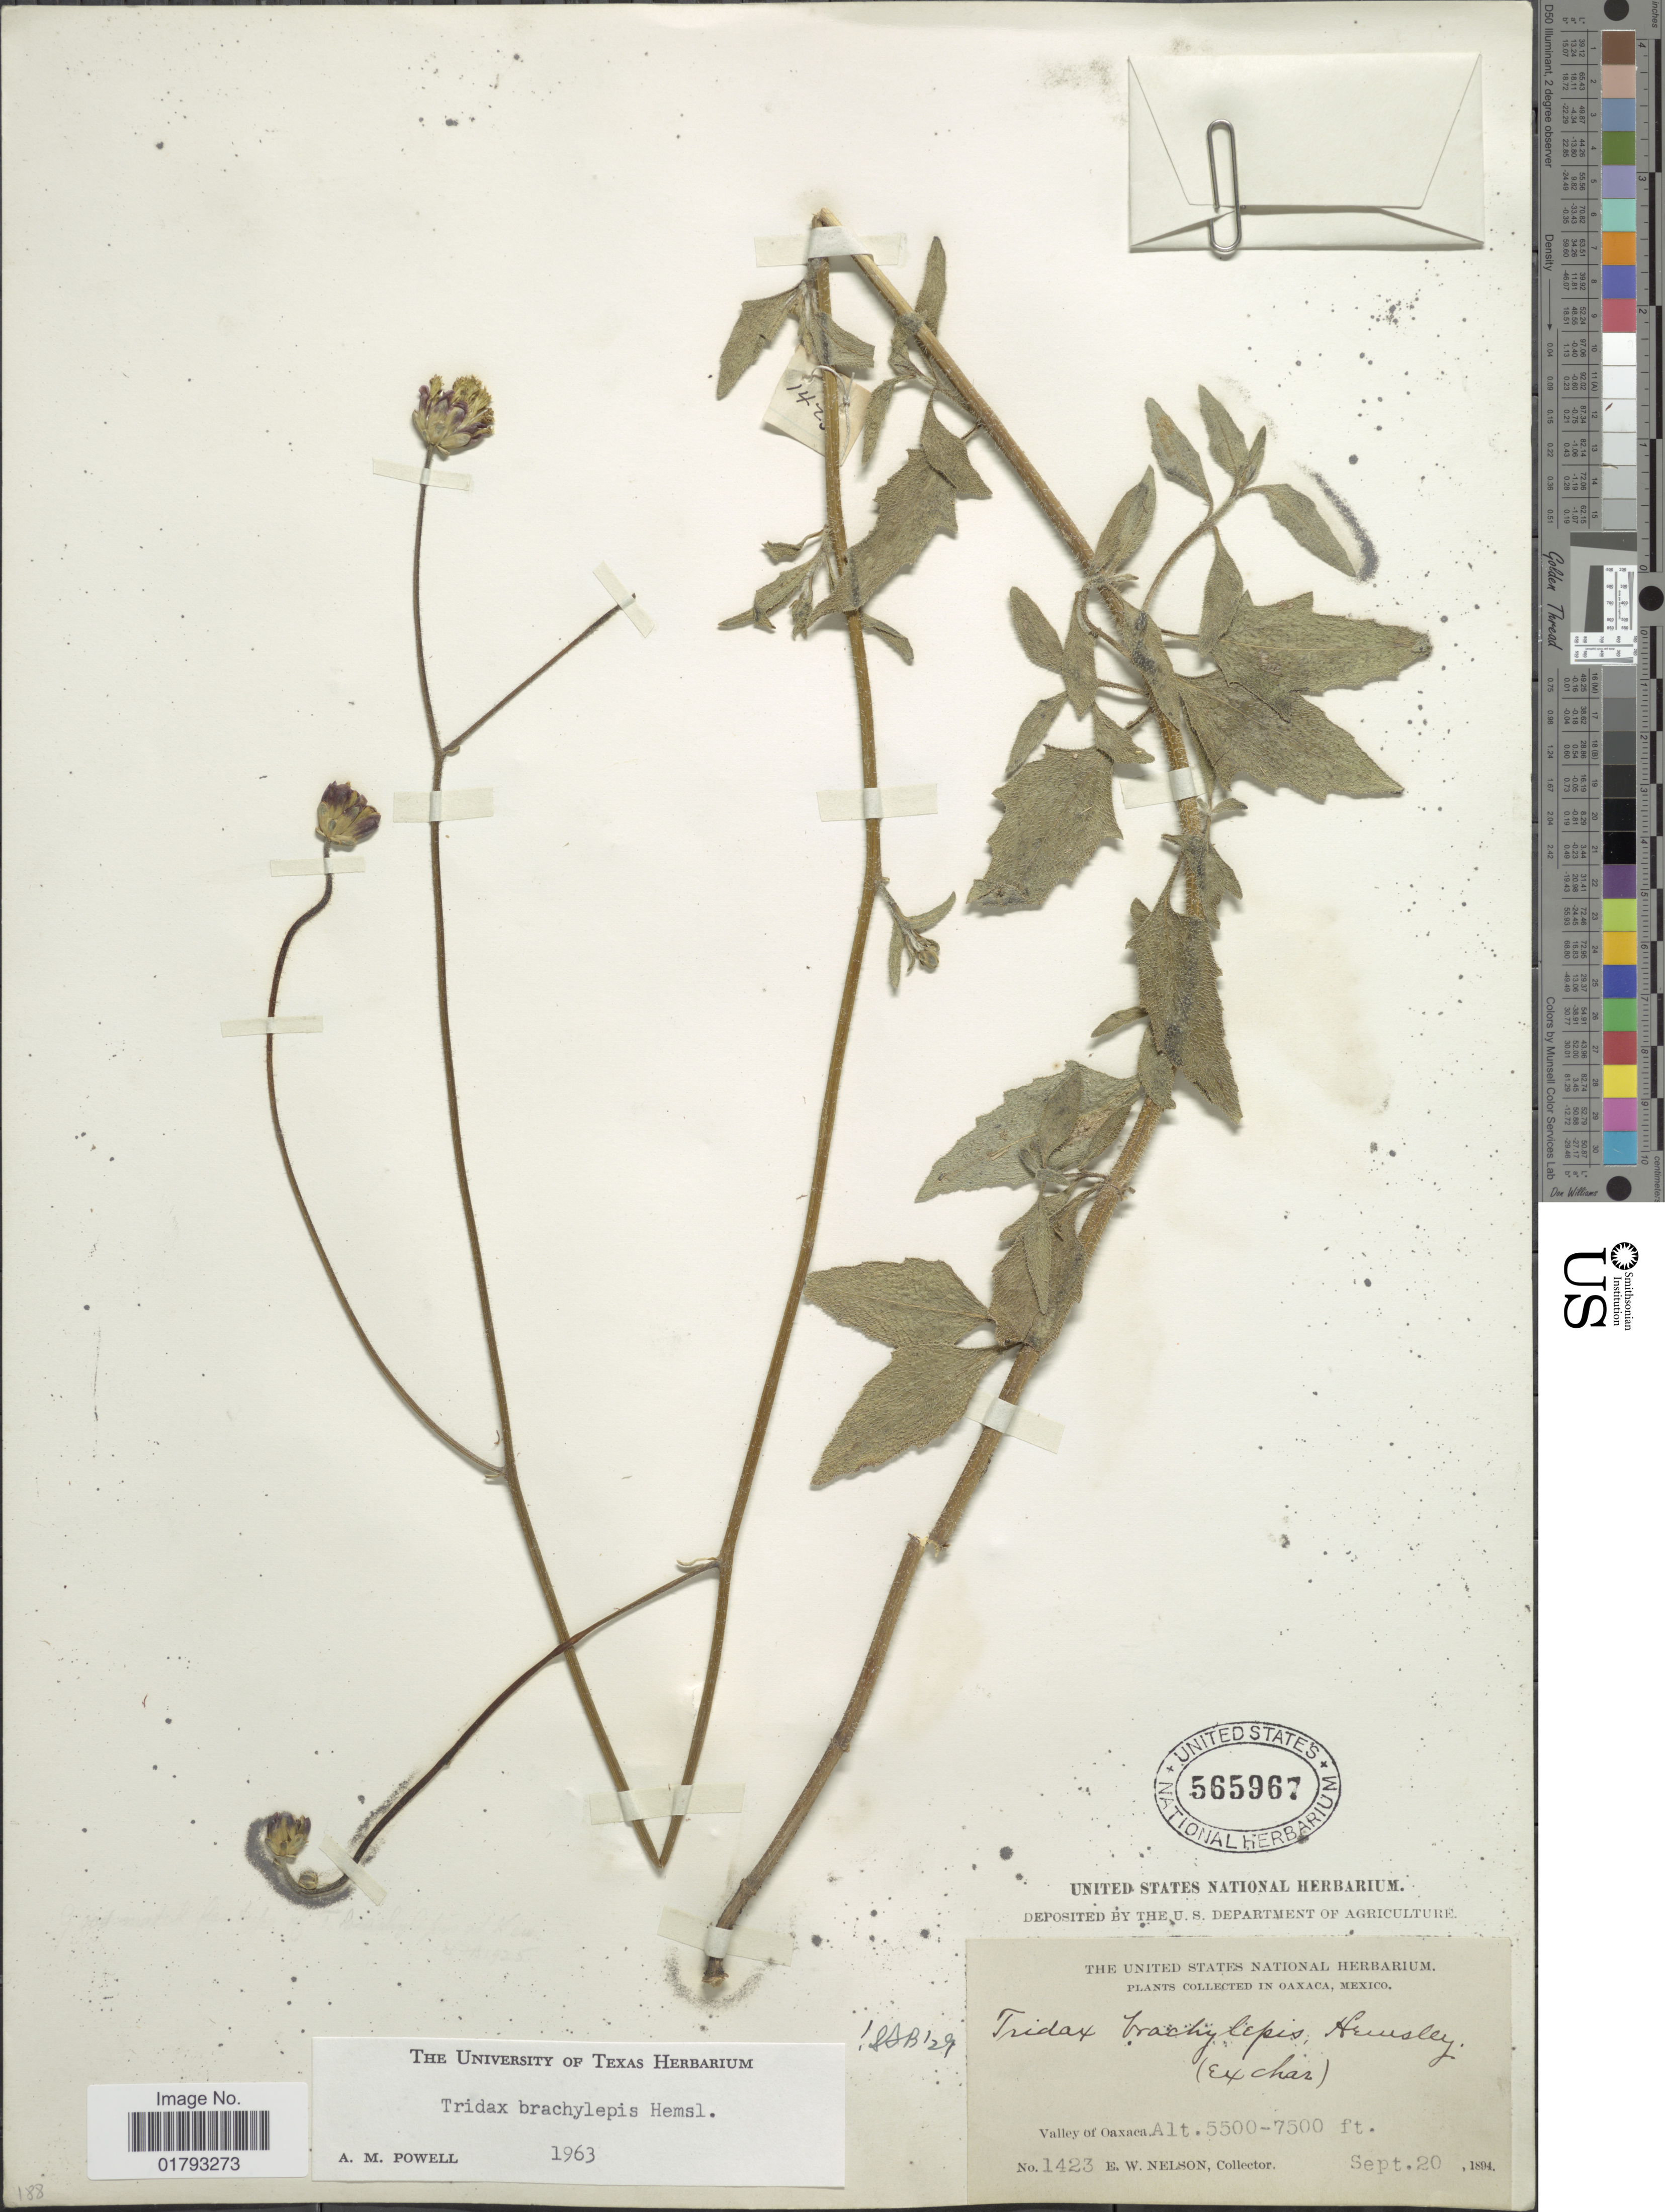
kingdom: Plantae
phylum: Tracheophyta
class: Magnoliopsida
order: Asterales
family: Asteraceae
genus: Tridax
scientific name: Tridax brachylepis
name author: Hemsl.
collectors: E. W. Nelson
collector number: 1423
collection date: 1894-09-20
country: Mexico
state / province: Oaxaca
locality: Oaxaca, Mexico, Valley of Oaxaca.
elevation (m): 1676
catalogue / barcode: US 565967